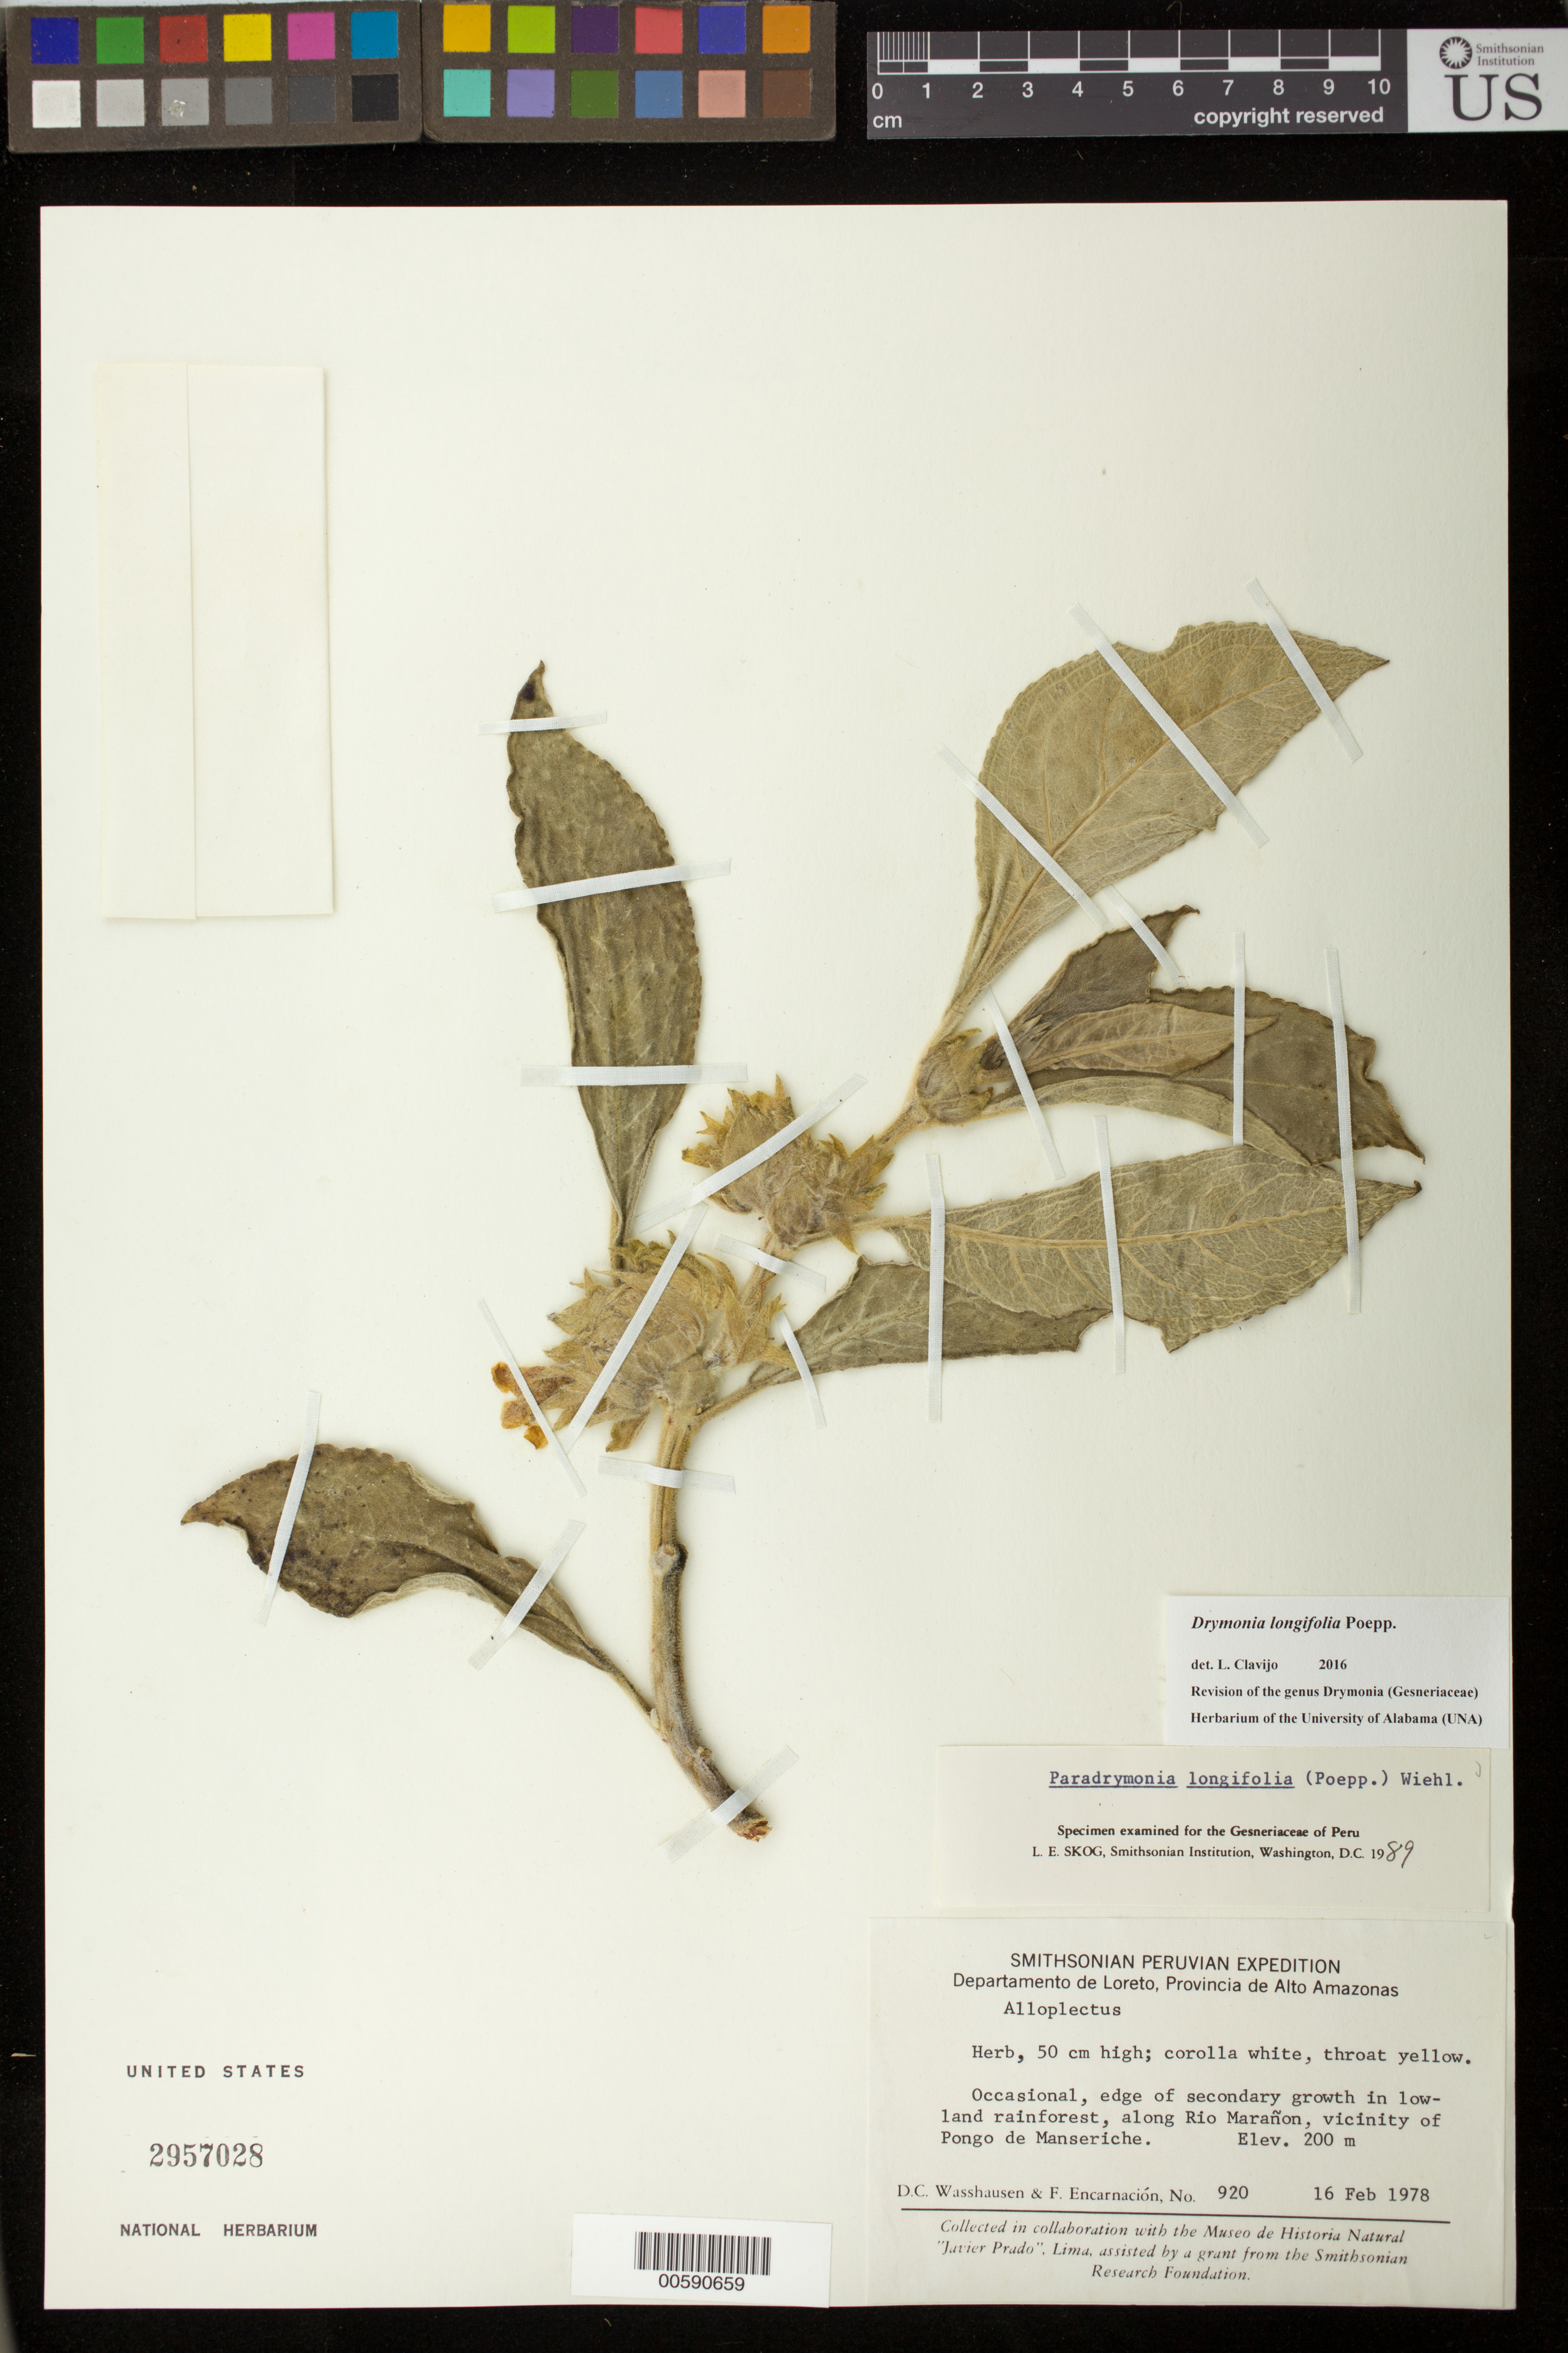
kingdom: Plantae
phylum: Tracheophyta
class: Magnoliopsida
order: Lamiales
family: Gesneriaceae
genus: Drymonia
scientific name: Drymonia longifolia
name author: Poepp.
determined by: Clavijo, L.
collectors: D. C. Wasshausen & F. Encarnación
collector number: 920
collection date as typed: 16 Feb 1978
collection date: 1978-02-16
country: Peru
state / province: Loreto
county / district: Alto Amazonas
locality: Along Rio Marañon, vicinity of Pongo de Manseriche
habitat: Edge of secondary growth in lowland rainforest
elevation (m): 200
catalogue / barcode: US 2957028